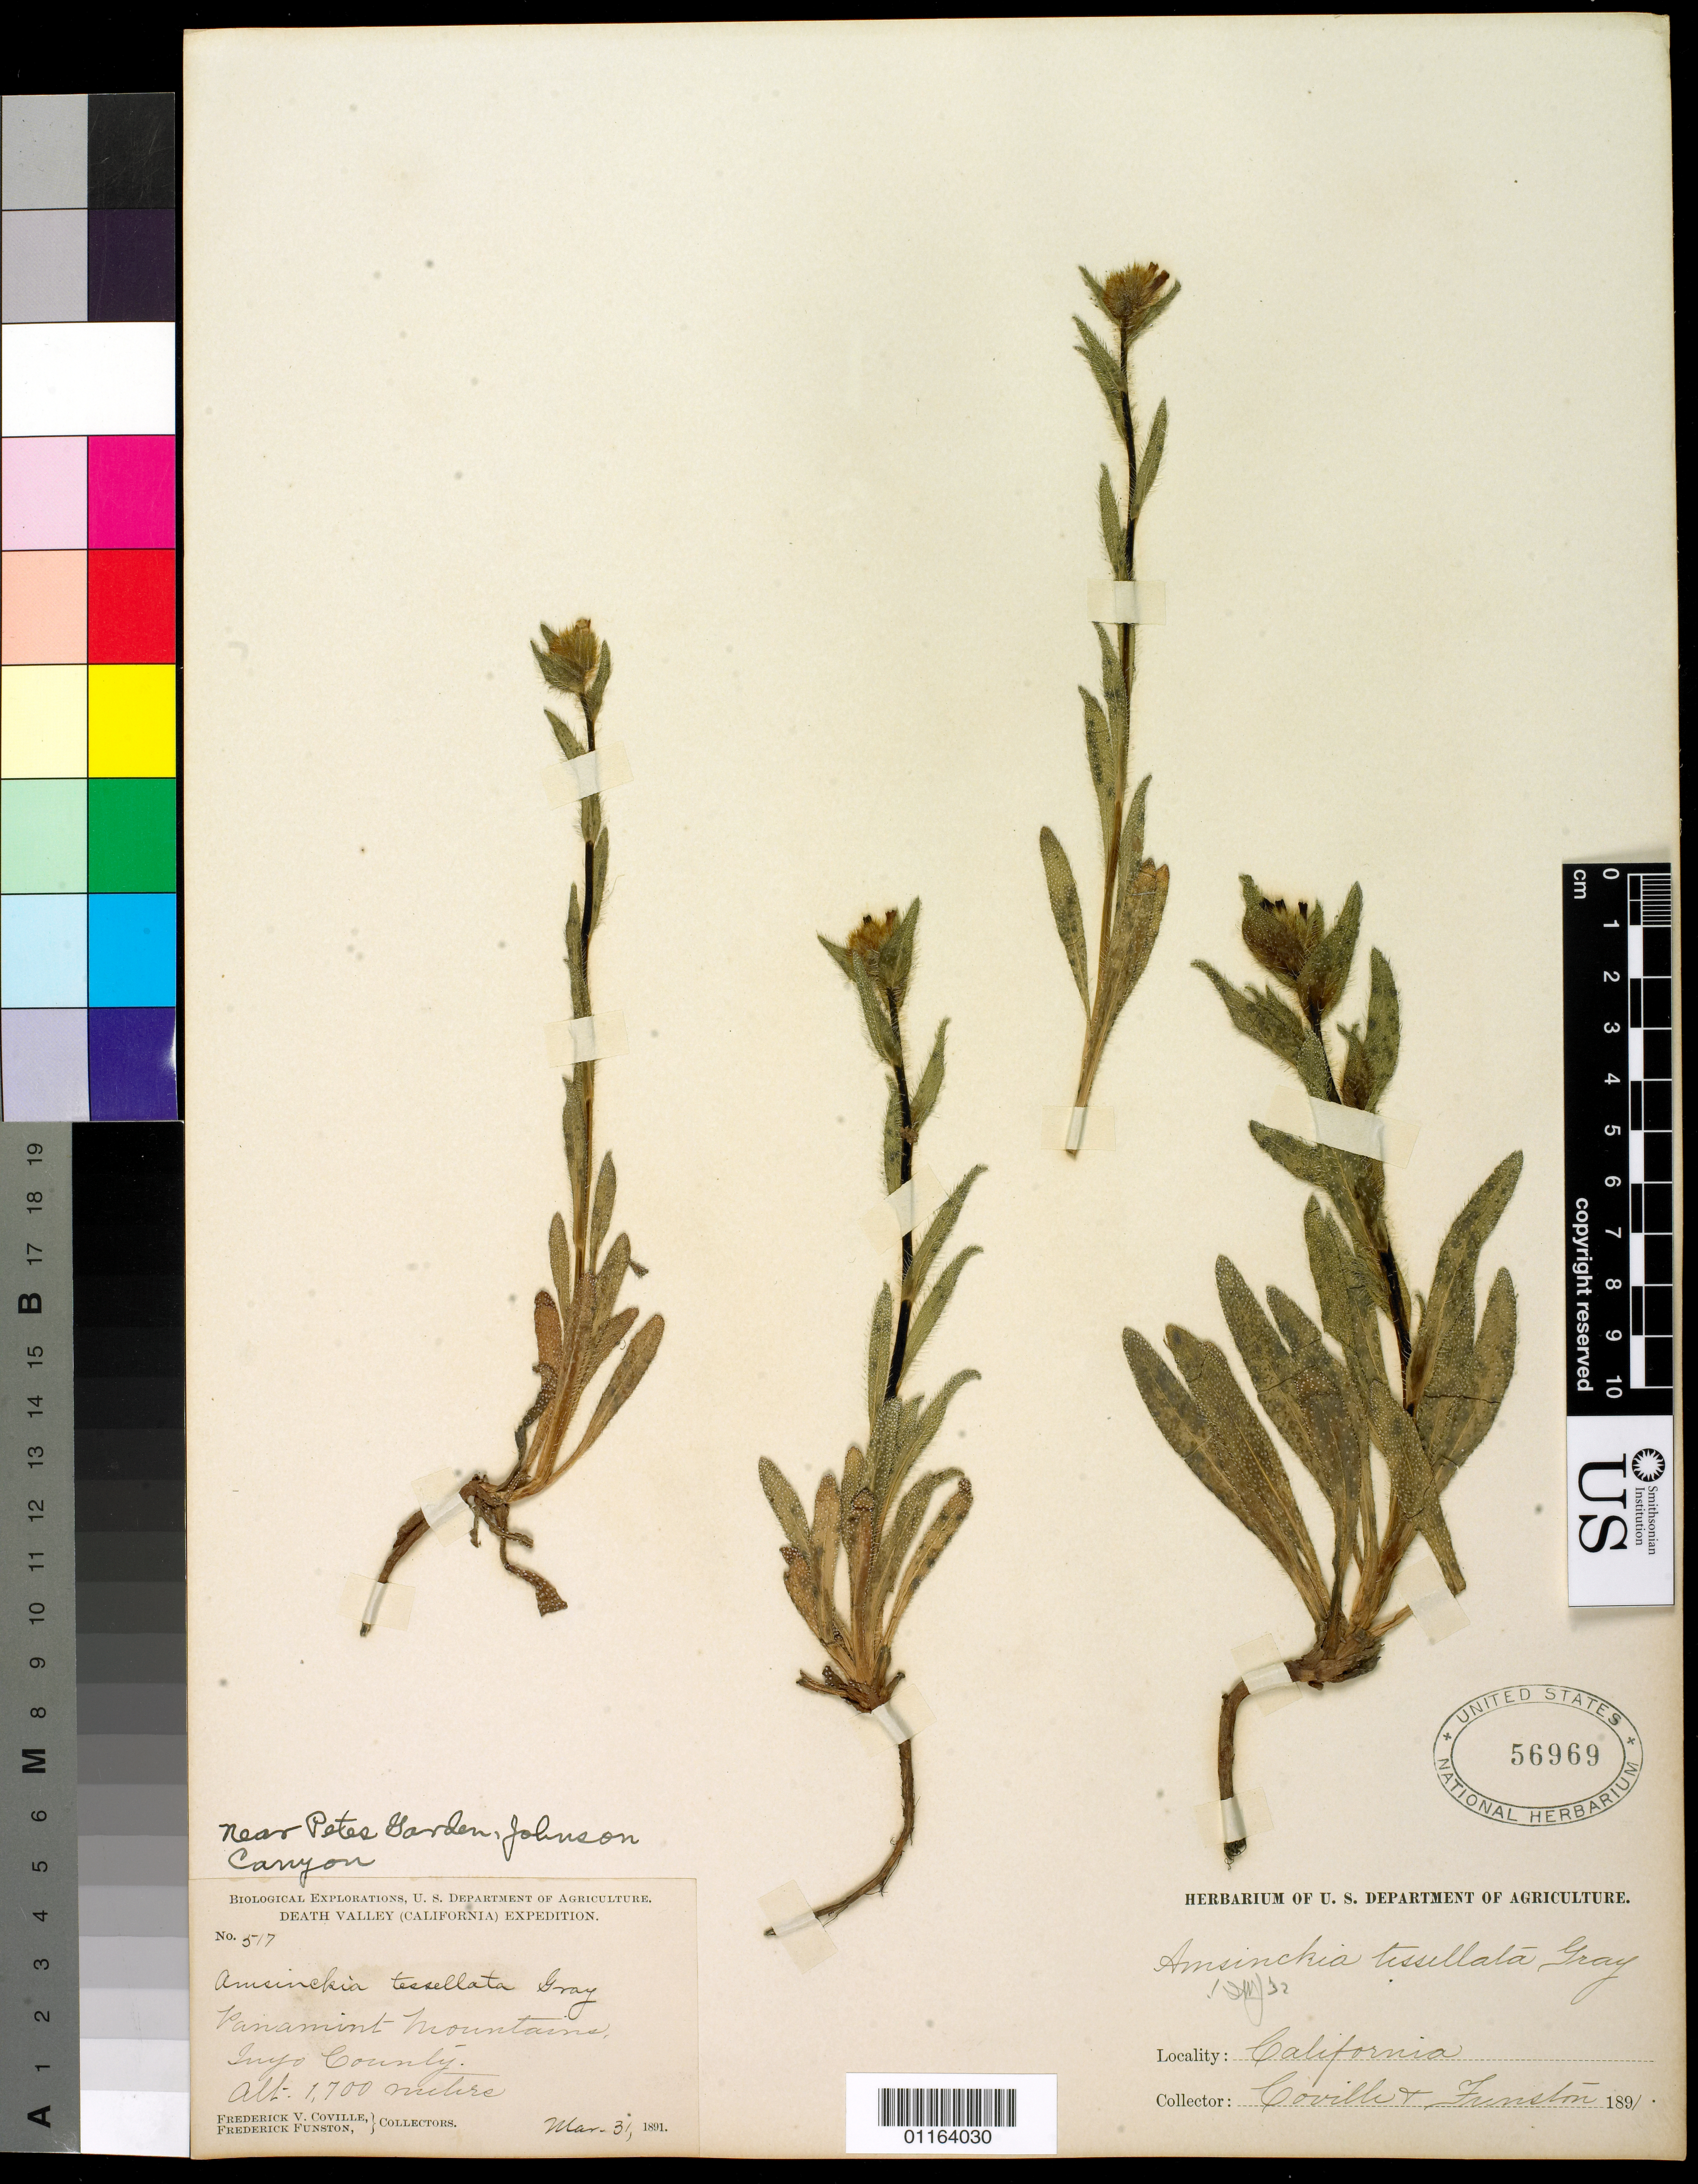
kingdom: Plantae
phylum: Tracheophyta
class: Magnoliopsida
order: Boraginales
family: Boraginaceae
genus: Amsinckia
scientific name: Amsinckia tessellata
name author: A. Gray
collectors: F. V. Coville & F. Funston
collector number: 517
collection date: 1891-03-31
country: United States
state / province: California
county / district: Inyo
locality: Panamint Mountains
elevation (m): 1700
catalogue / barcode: US 56969